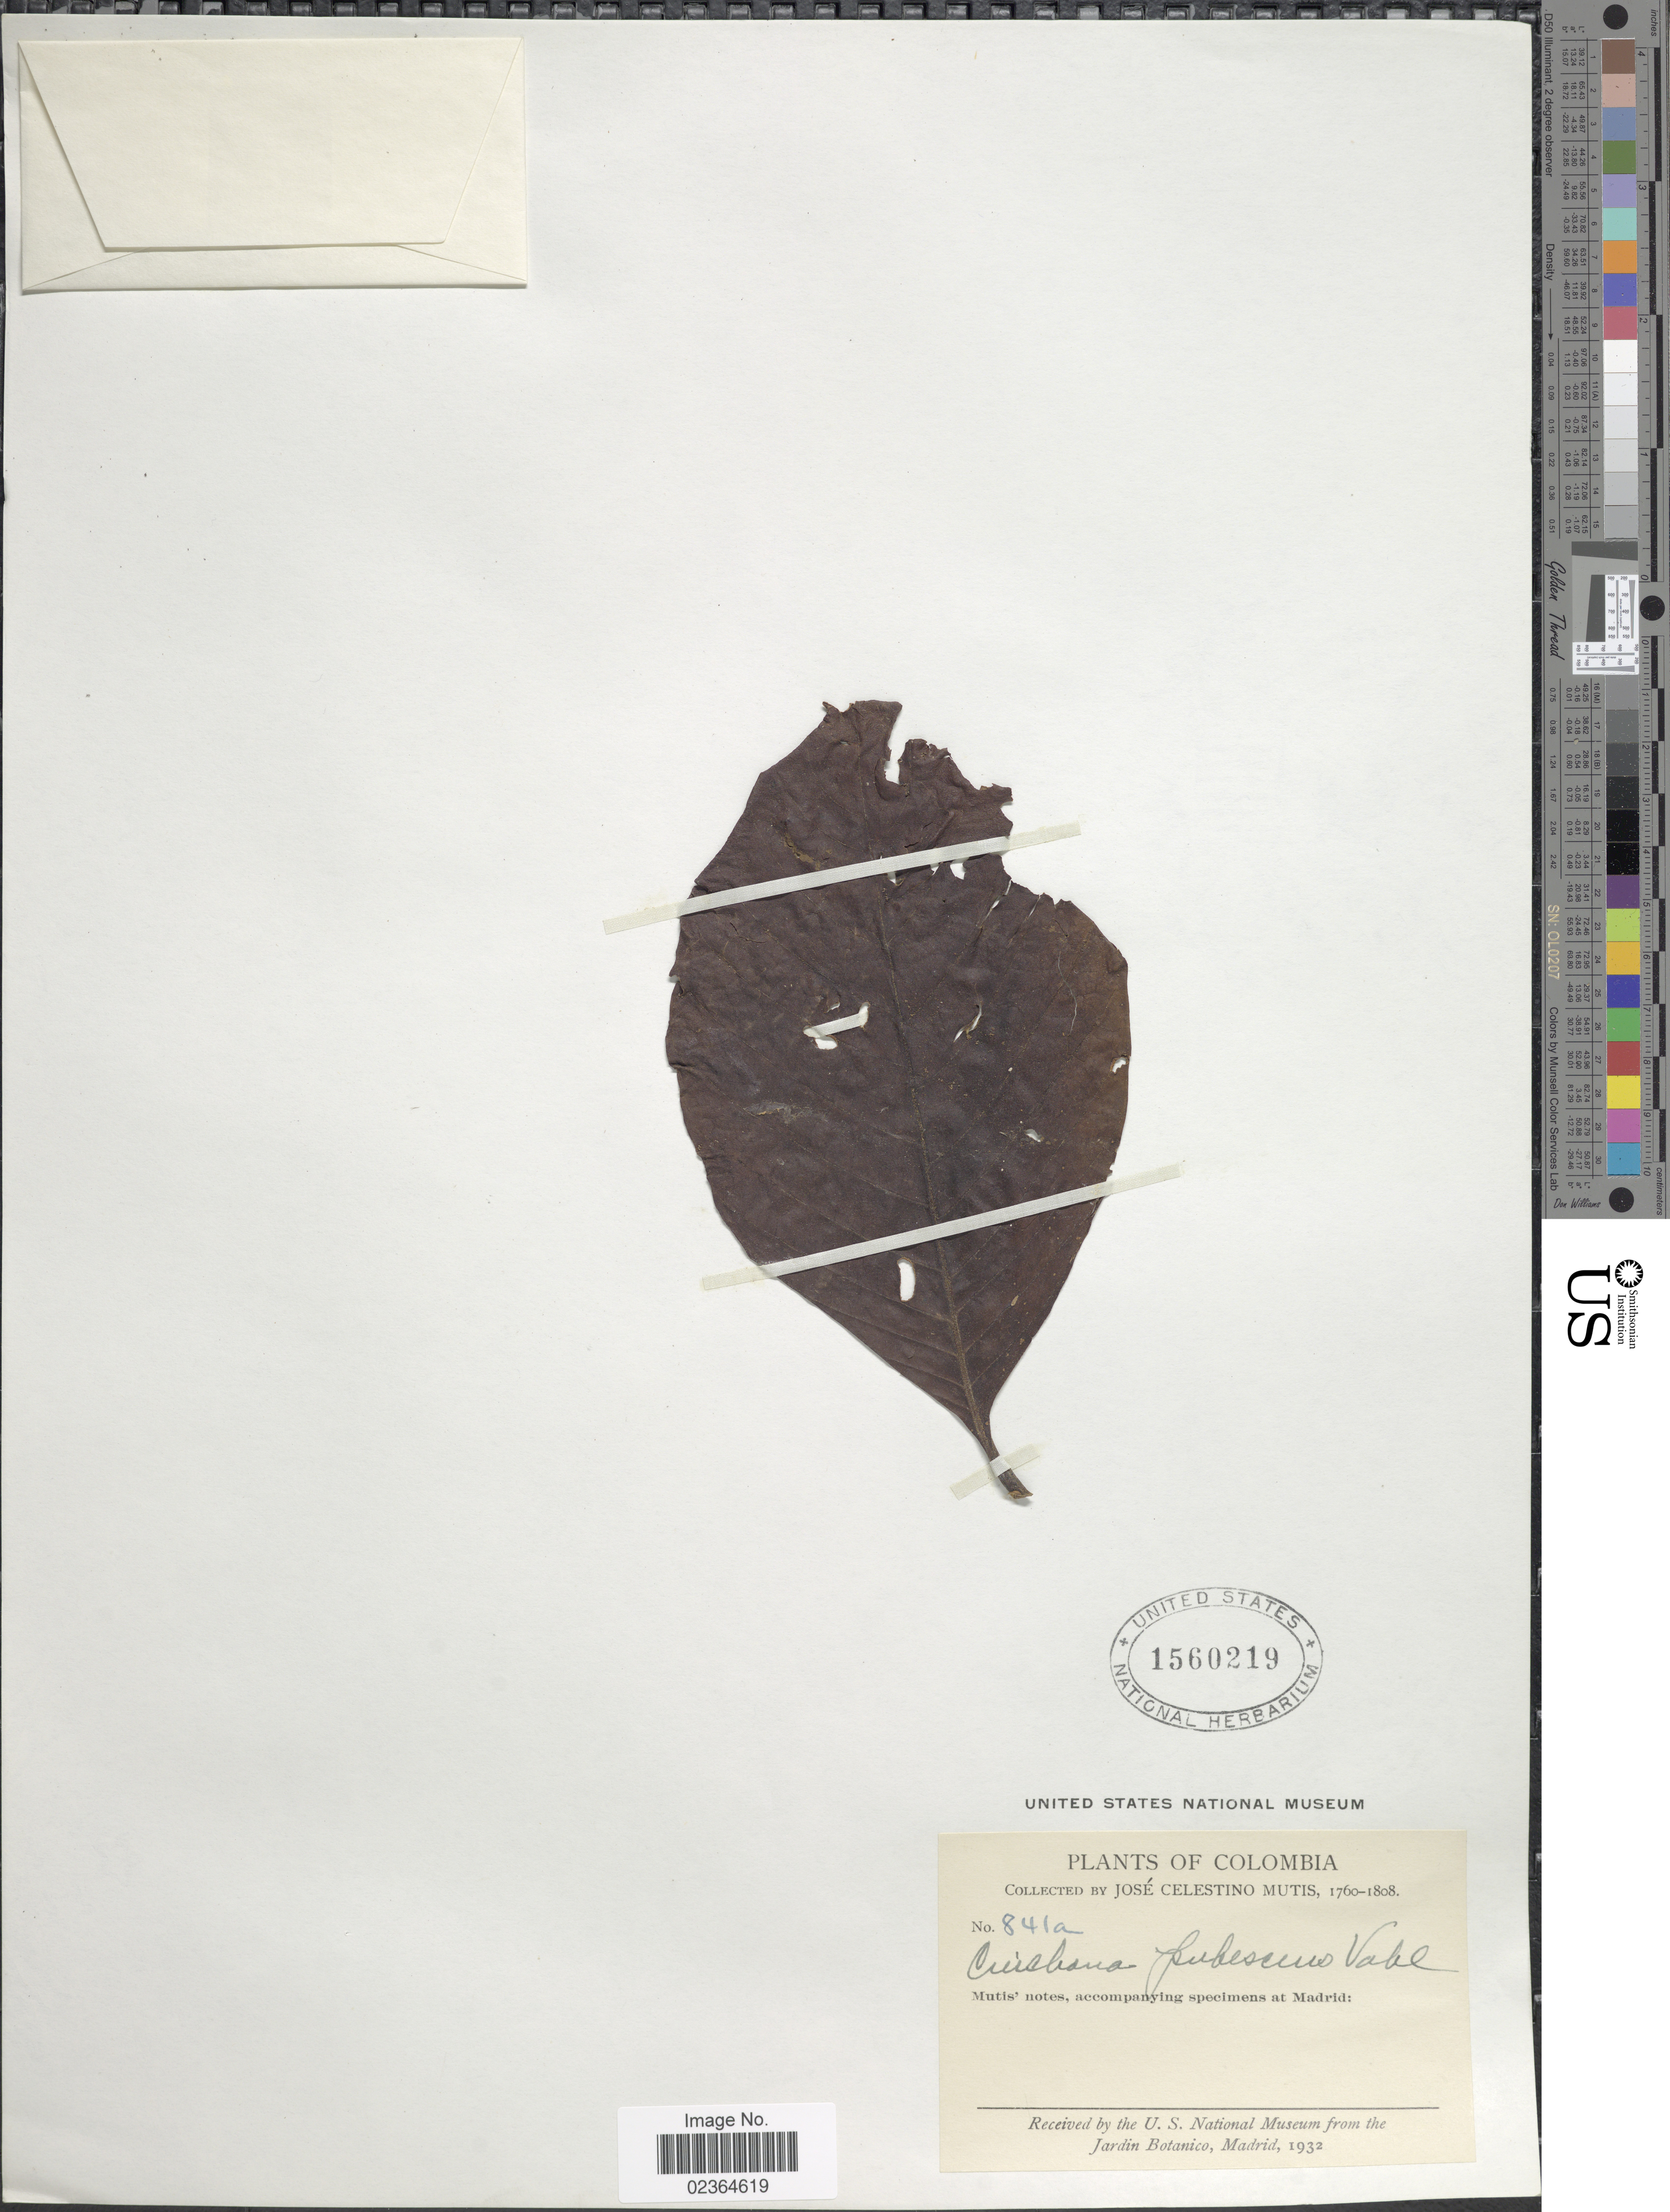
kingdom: Plantae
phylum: Tracheophyta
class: Magnoliopsida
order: Gentianales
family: Rubiaceae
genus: Cinchona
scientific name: Cinchona pubescens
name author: Vahl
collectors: J. C. B. Mutis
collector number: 841a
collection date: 1760/1808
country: Colombia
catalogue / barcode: US 1560219